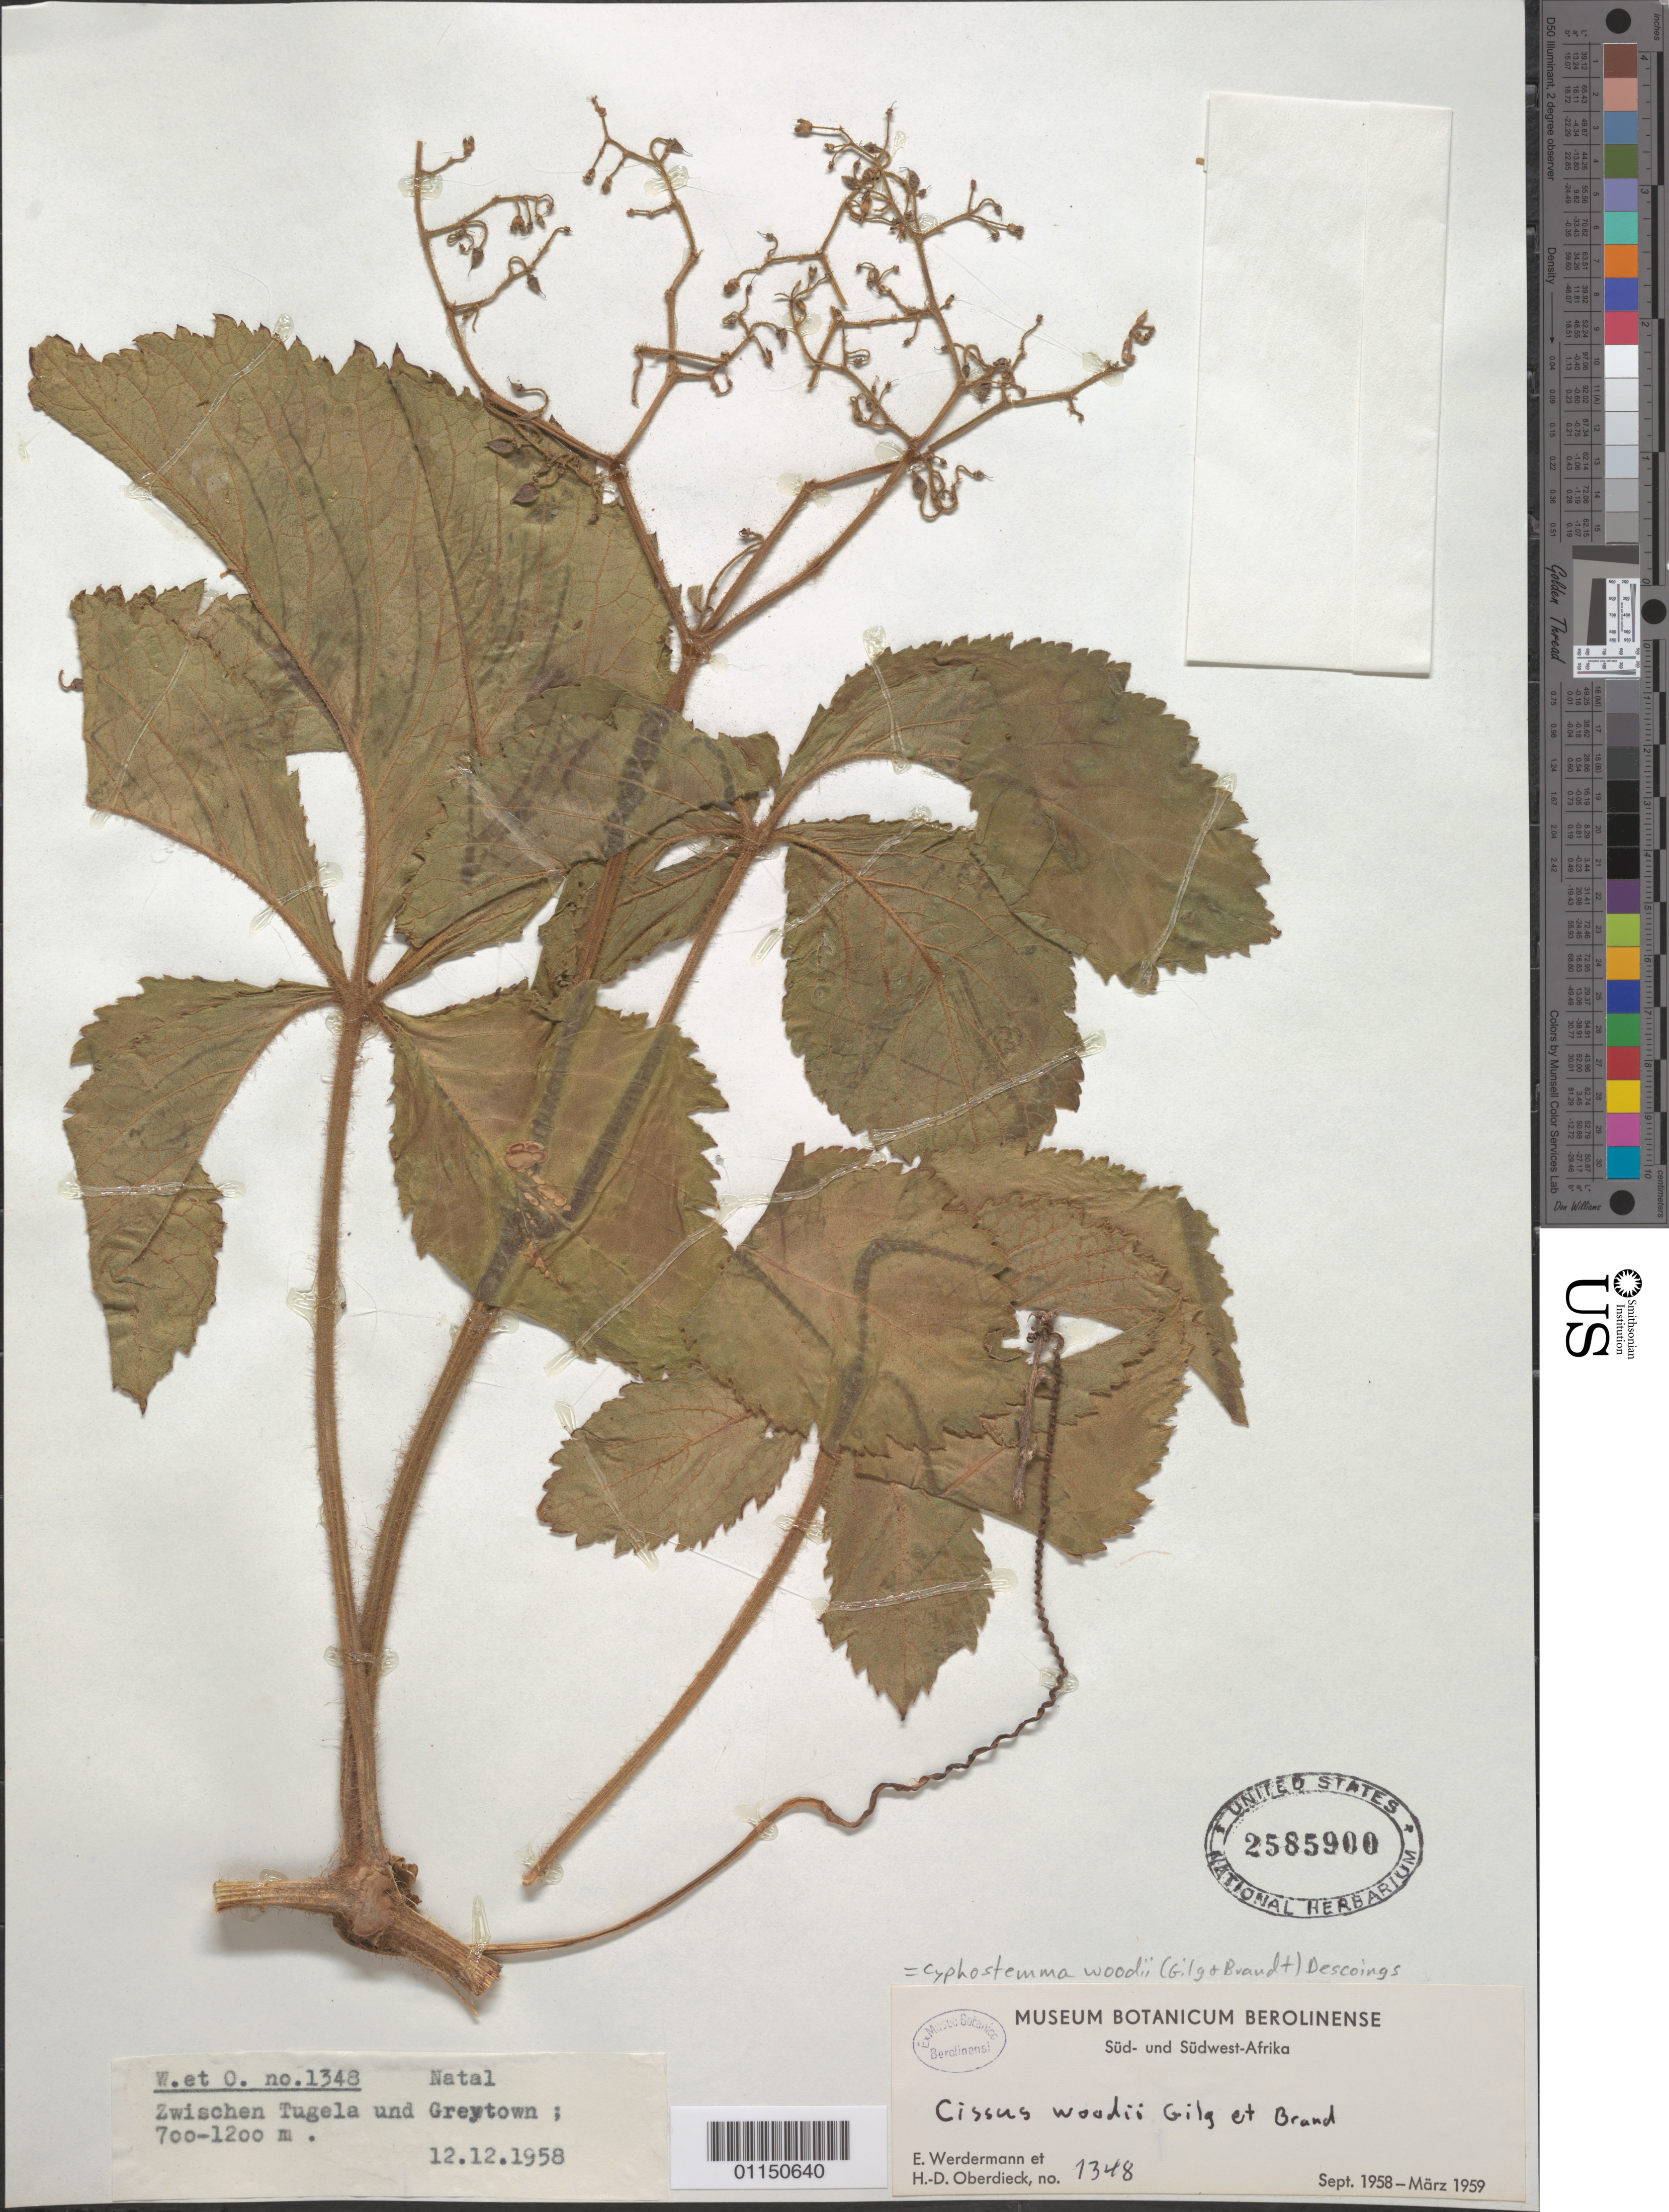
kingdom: Plantae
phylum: Tracheophyta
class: Magnoliopsida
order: Vitales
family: Vitaceae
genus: Cyphostemma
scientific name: Cyphostemma woodii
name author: (Gilg & M. Brandt) Desc.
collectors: E. Werdermann & H. Oberdieck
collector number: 1348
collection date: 1958-12-12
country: South Africa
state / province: KwaZulu-Natal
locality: Zwischen Tugela und Greytown.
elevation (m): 700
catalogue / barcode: US 2585900